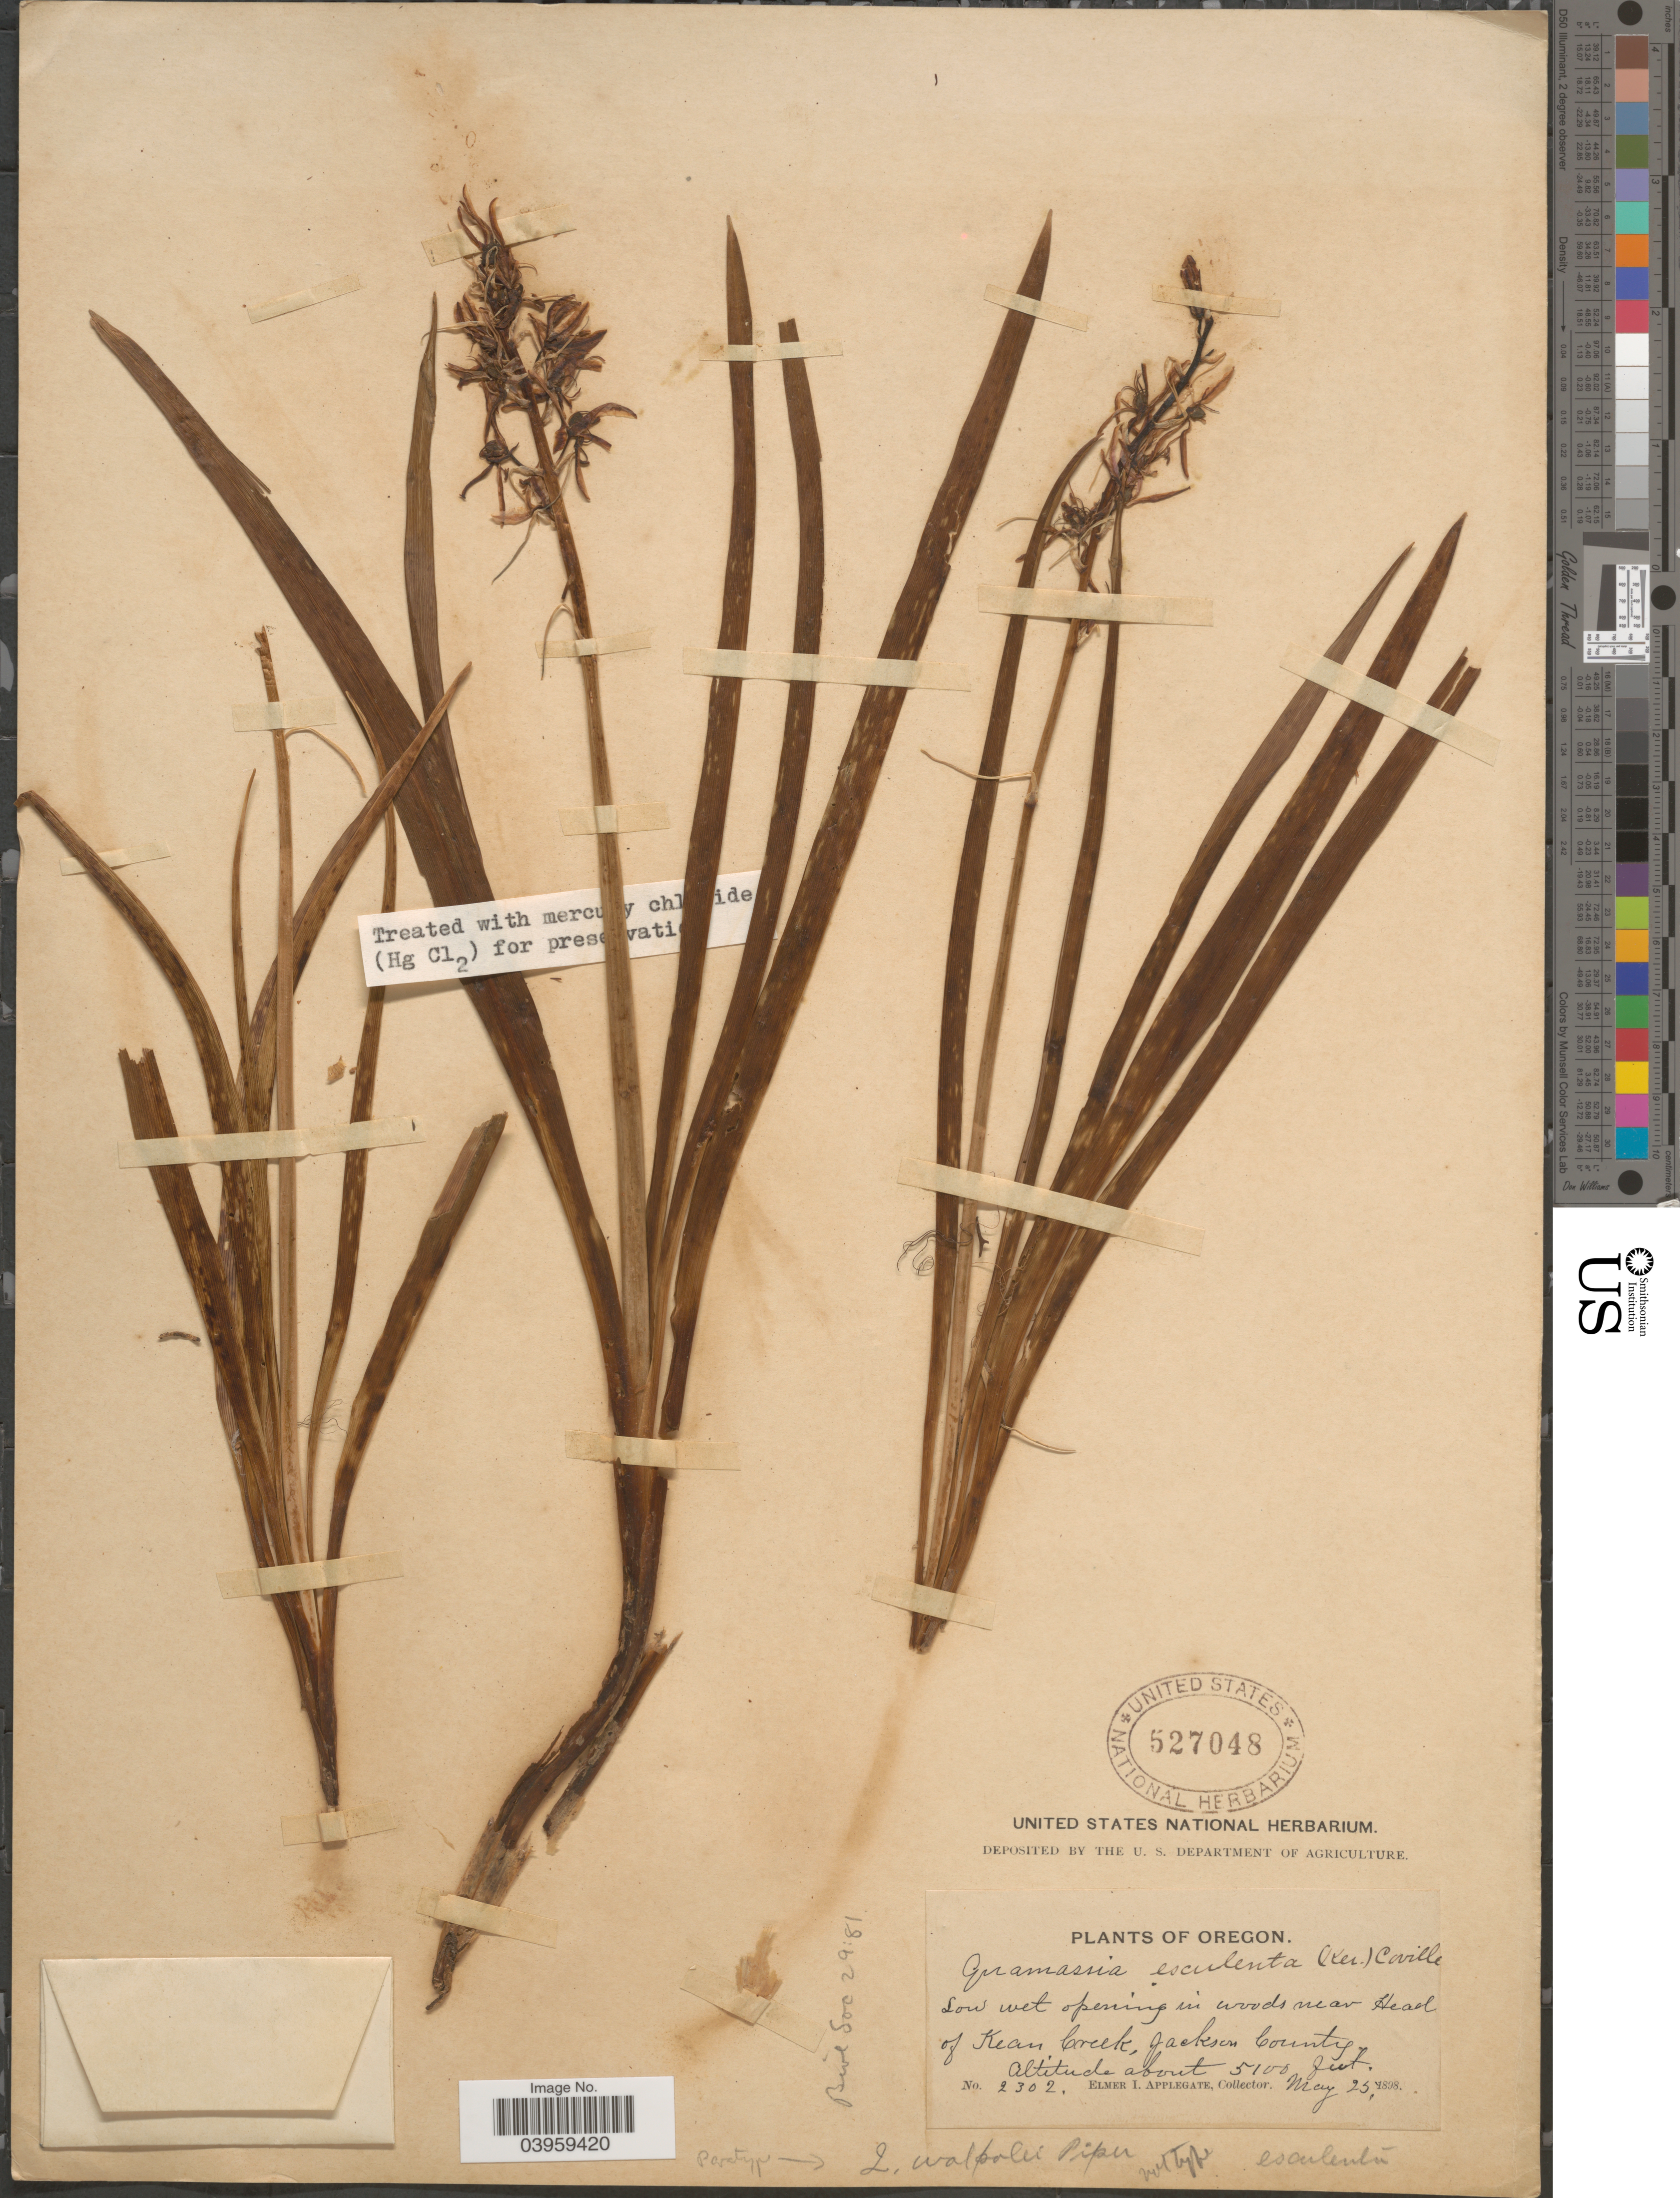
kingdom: Plantae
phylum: Tracheophyta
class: Liliopsida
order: Asparagales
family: Asparagaceae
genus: Camassia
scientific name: Camassia quamash subsp. walpolei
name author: (Piper) Gould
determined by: Strong, Mark T., (BOT), Smithsonian Institution - National Museum of Natural History (UNITED STATES)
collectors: E. I. Applegate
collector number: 2302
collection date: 1898-05-25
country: United States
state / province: Oregon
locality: Near Head of Kean Creek, Jackson County.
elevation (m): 1554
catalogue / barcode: US 527048